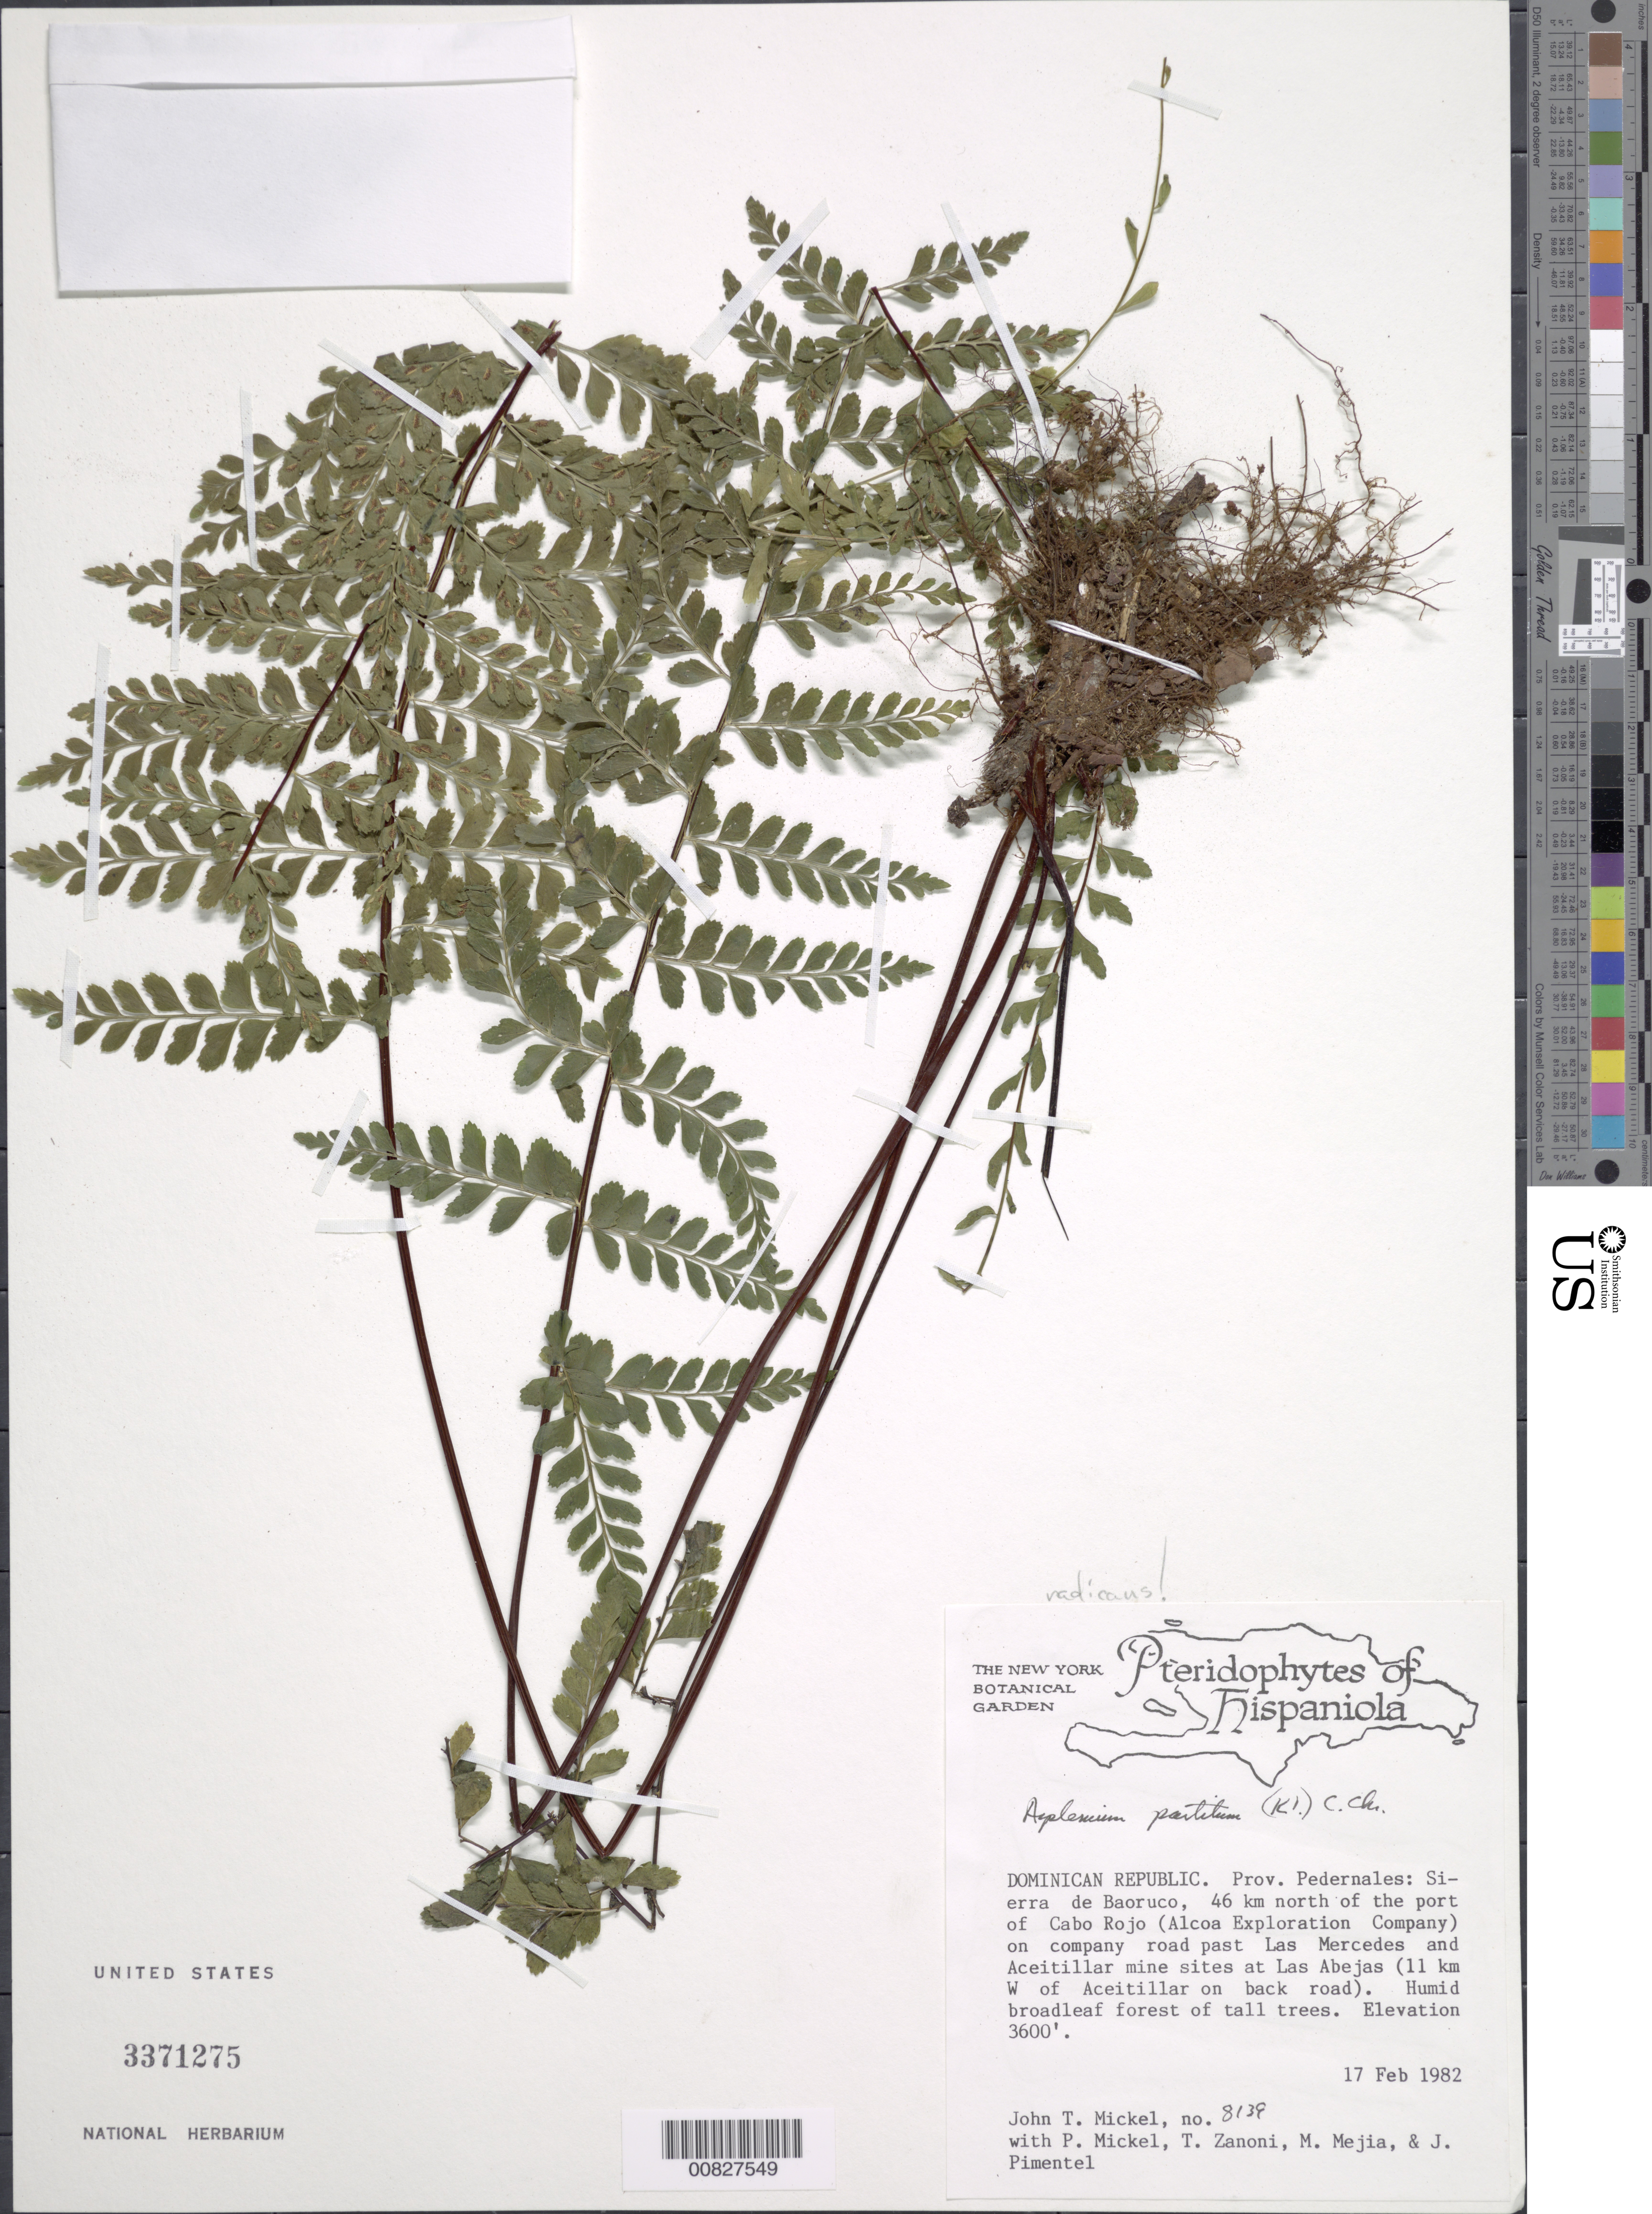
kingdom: Plantae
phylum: Tracheophyta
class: Polypodiopsida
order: Polypodiales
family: Aspleniaceae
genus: Asplenium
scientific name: Asplenium radicans var. dentatum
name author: (Klotzsch) Bonap.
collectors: J. T. Mickel, P. Mickel, T. A. Zanoni, M. Mejia & J. Pimentel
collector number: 8139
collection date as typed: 17 Feb 1982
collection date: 1982-02-17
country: Dominican Republic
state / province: Pedernales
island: Hispaniola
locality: Sierra de Baoruco, 46 km N of port of Cabo Rojo (Alcoa Exploration Company), road past Las Mercedes and Aceitillar mine sites at las Abejas (11 km W of Aceitillar on back road)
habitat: Humid broadleaf forest of tall trees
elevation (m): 1097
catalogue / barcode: US 3371275